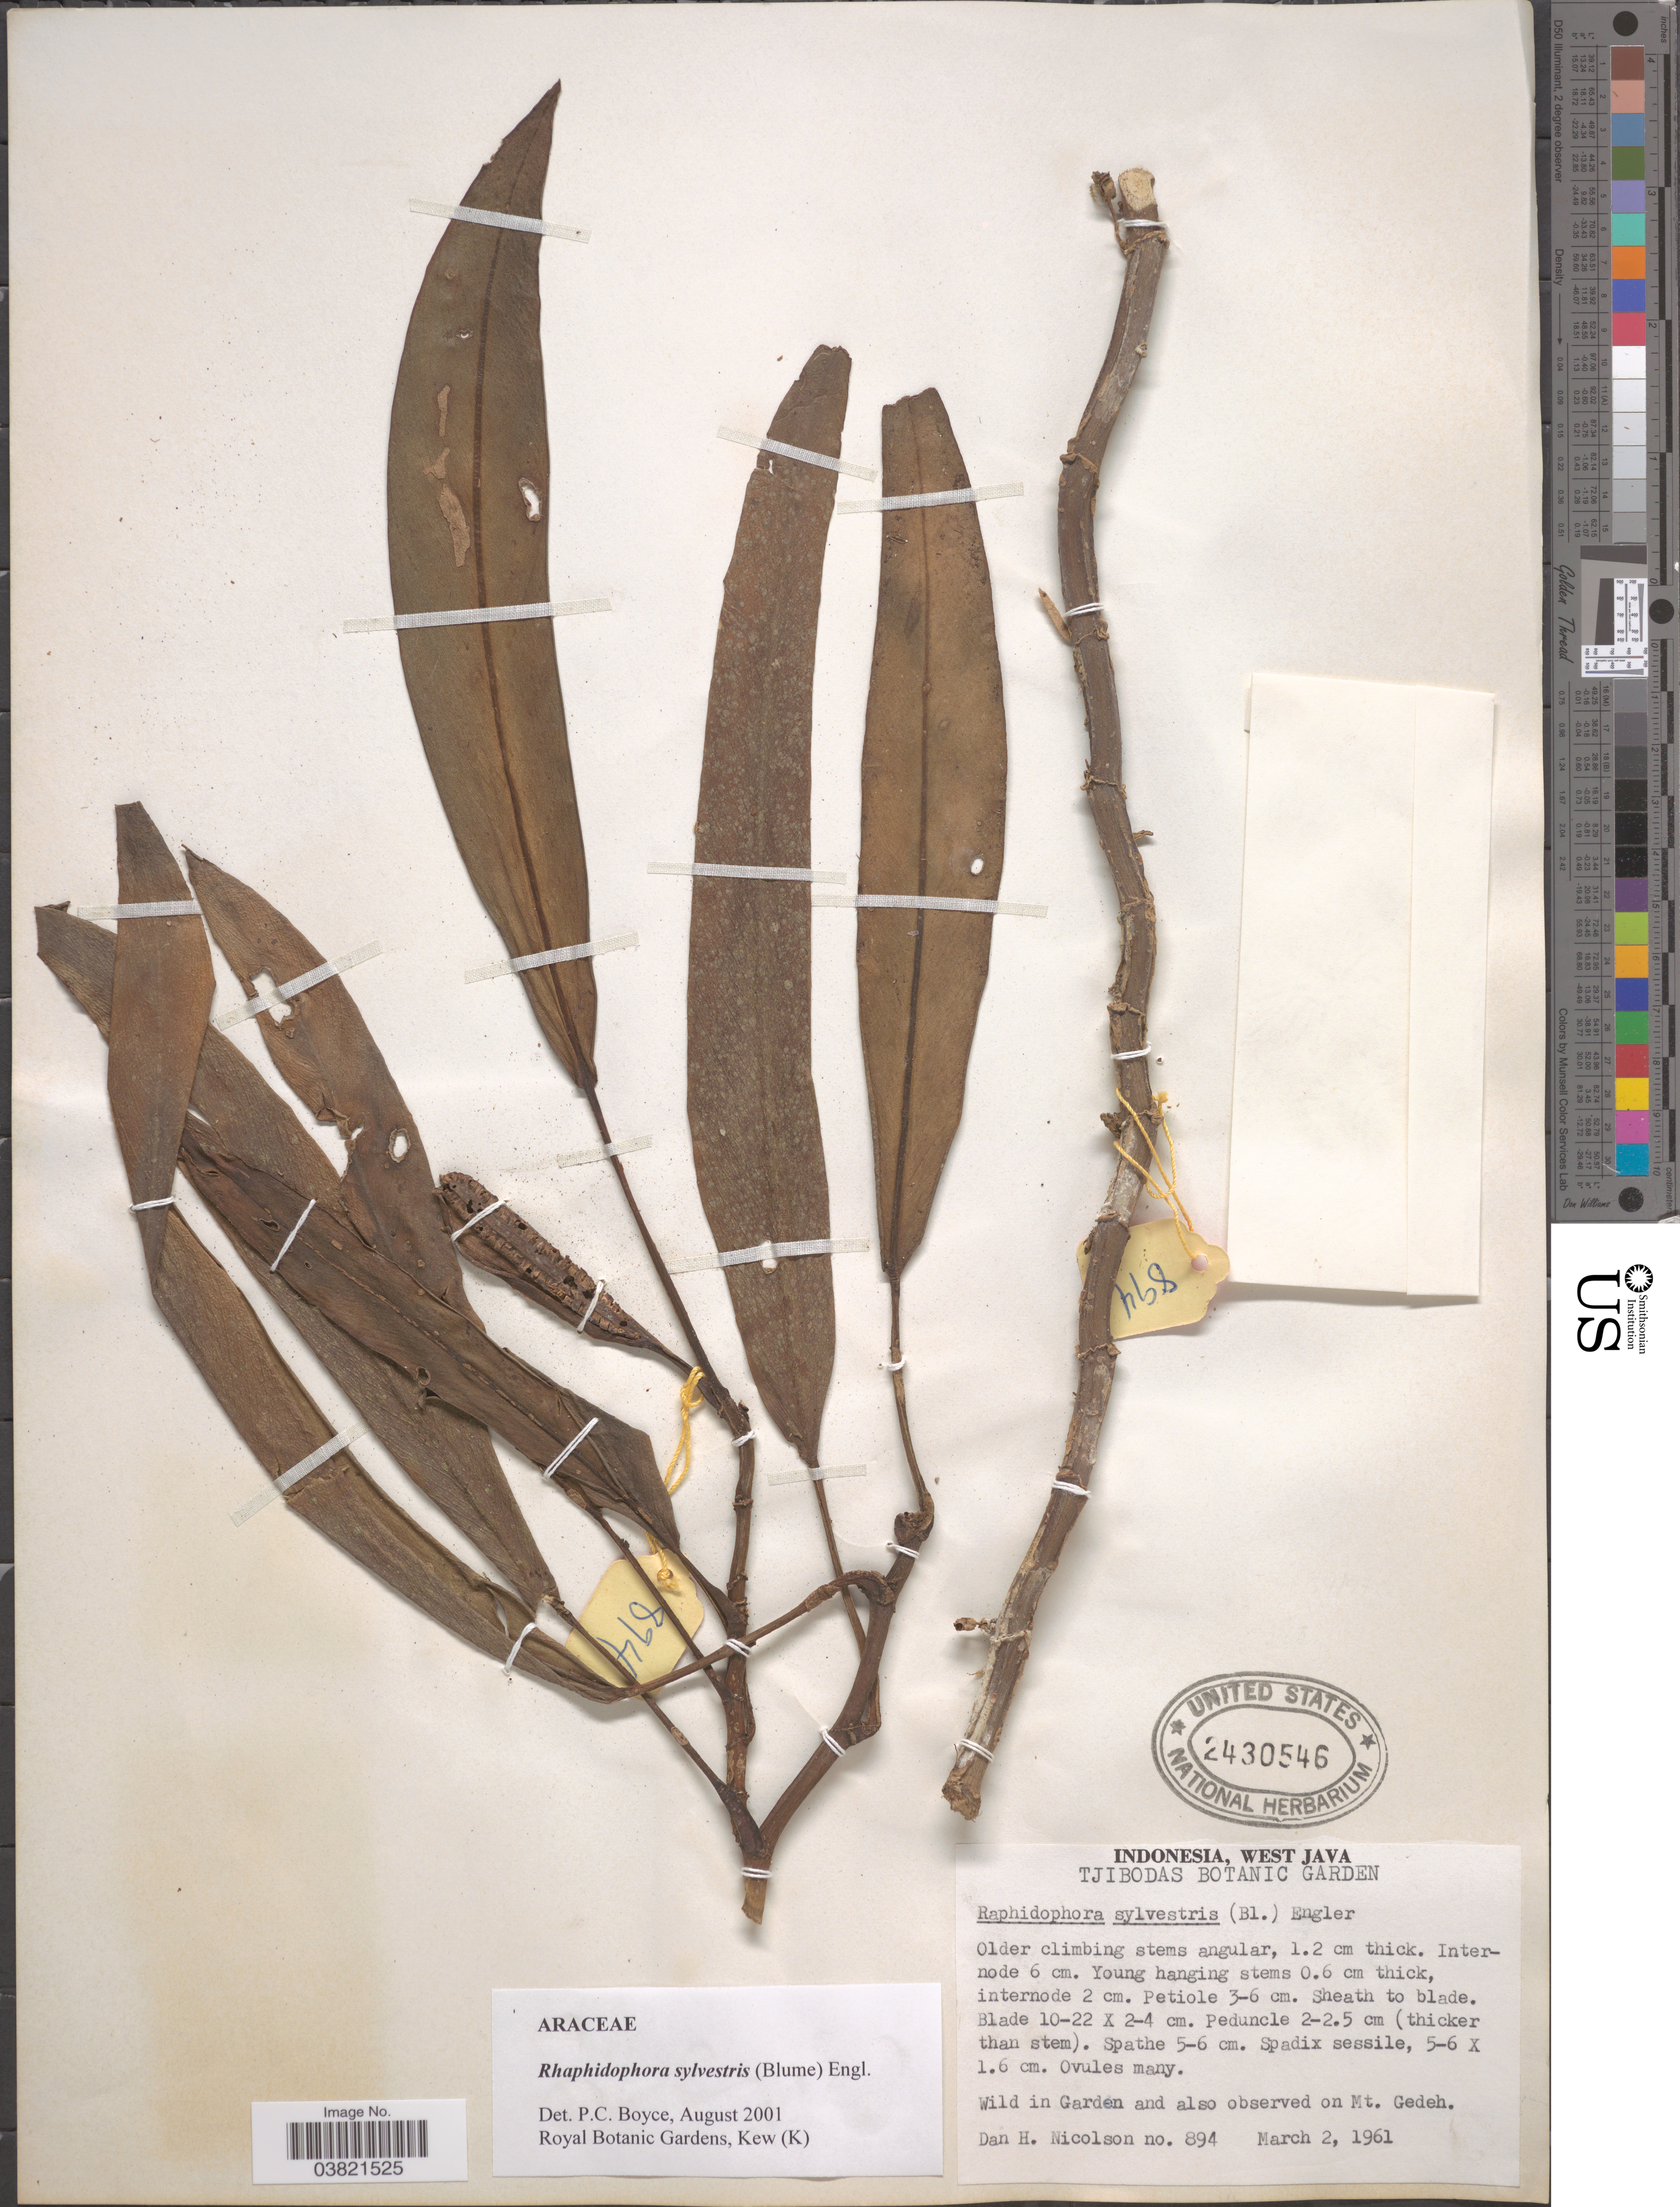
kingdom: Plantae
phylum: Tracheophyta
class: Liliopsida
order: Alismatales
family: Araceae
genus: Rhaphidophora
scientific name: Rhaphidophora sylvestris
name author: (Blume) Engl.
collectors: D. H. Nicolson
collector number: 894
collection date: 1961-03-02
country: Indonesia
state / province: Java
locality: West Java. Tjibodas Botanic Garden.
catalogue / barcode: US 2430546